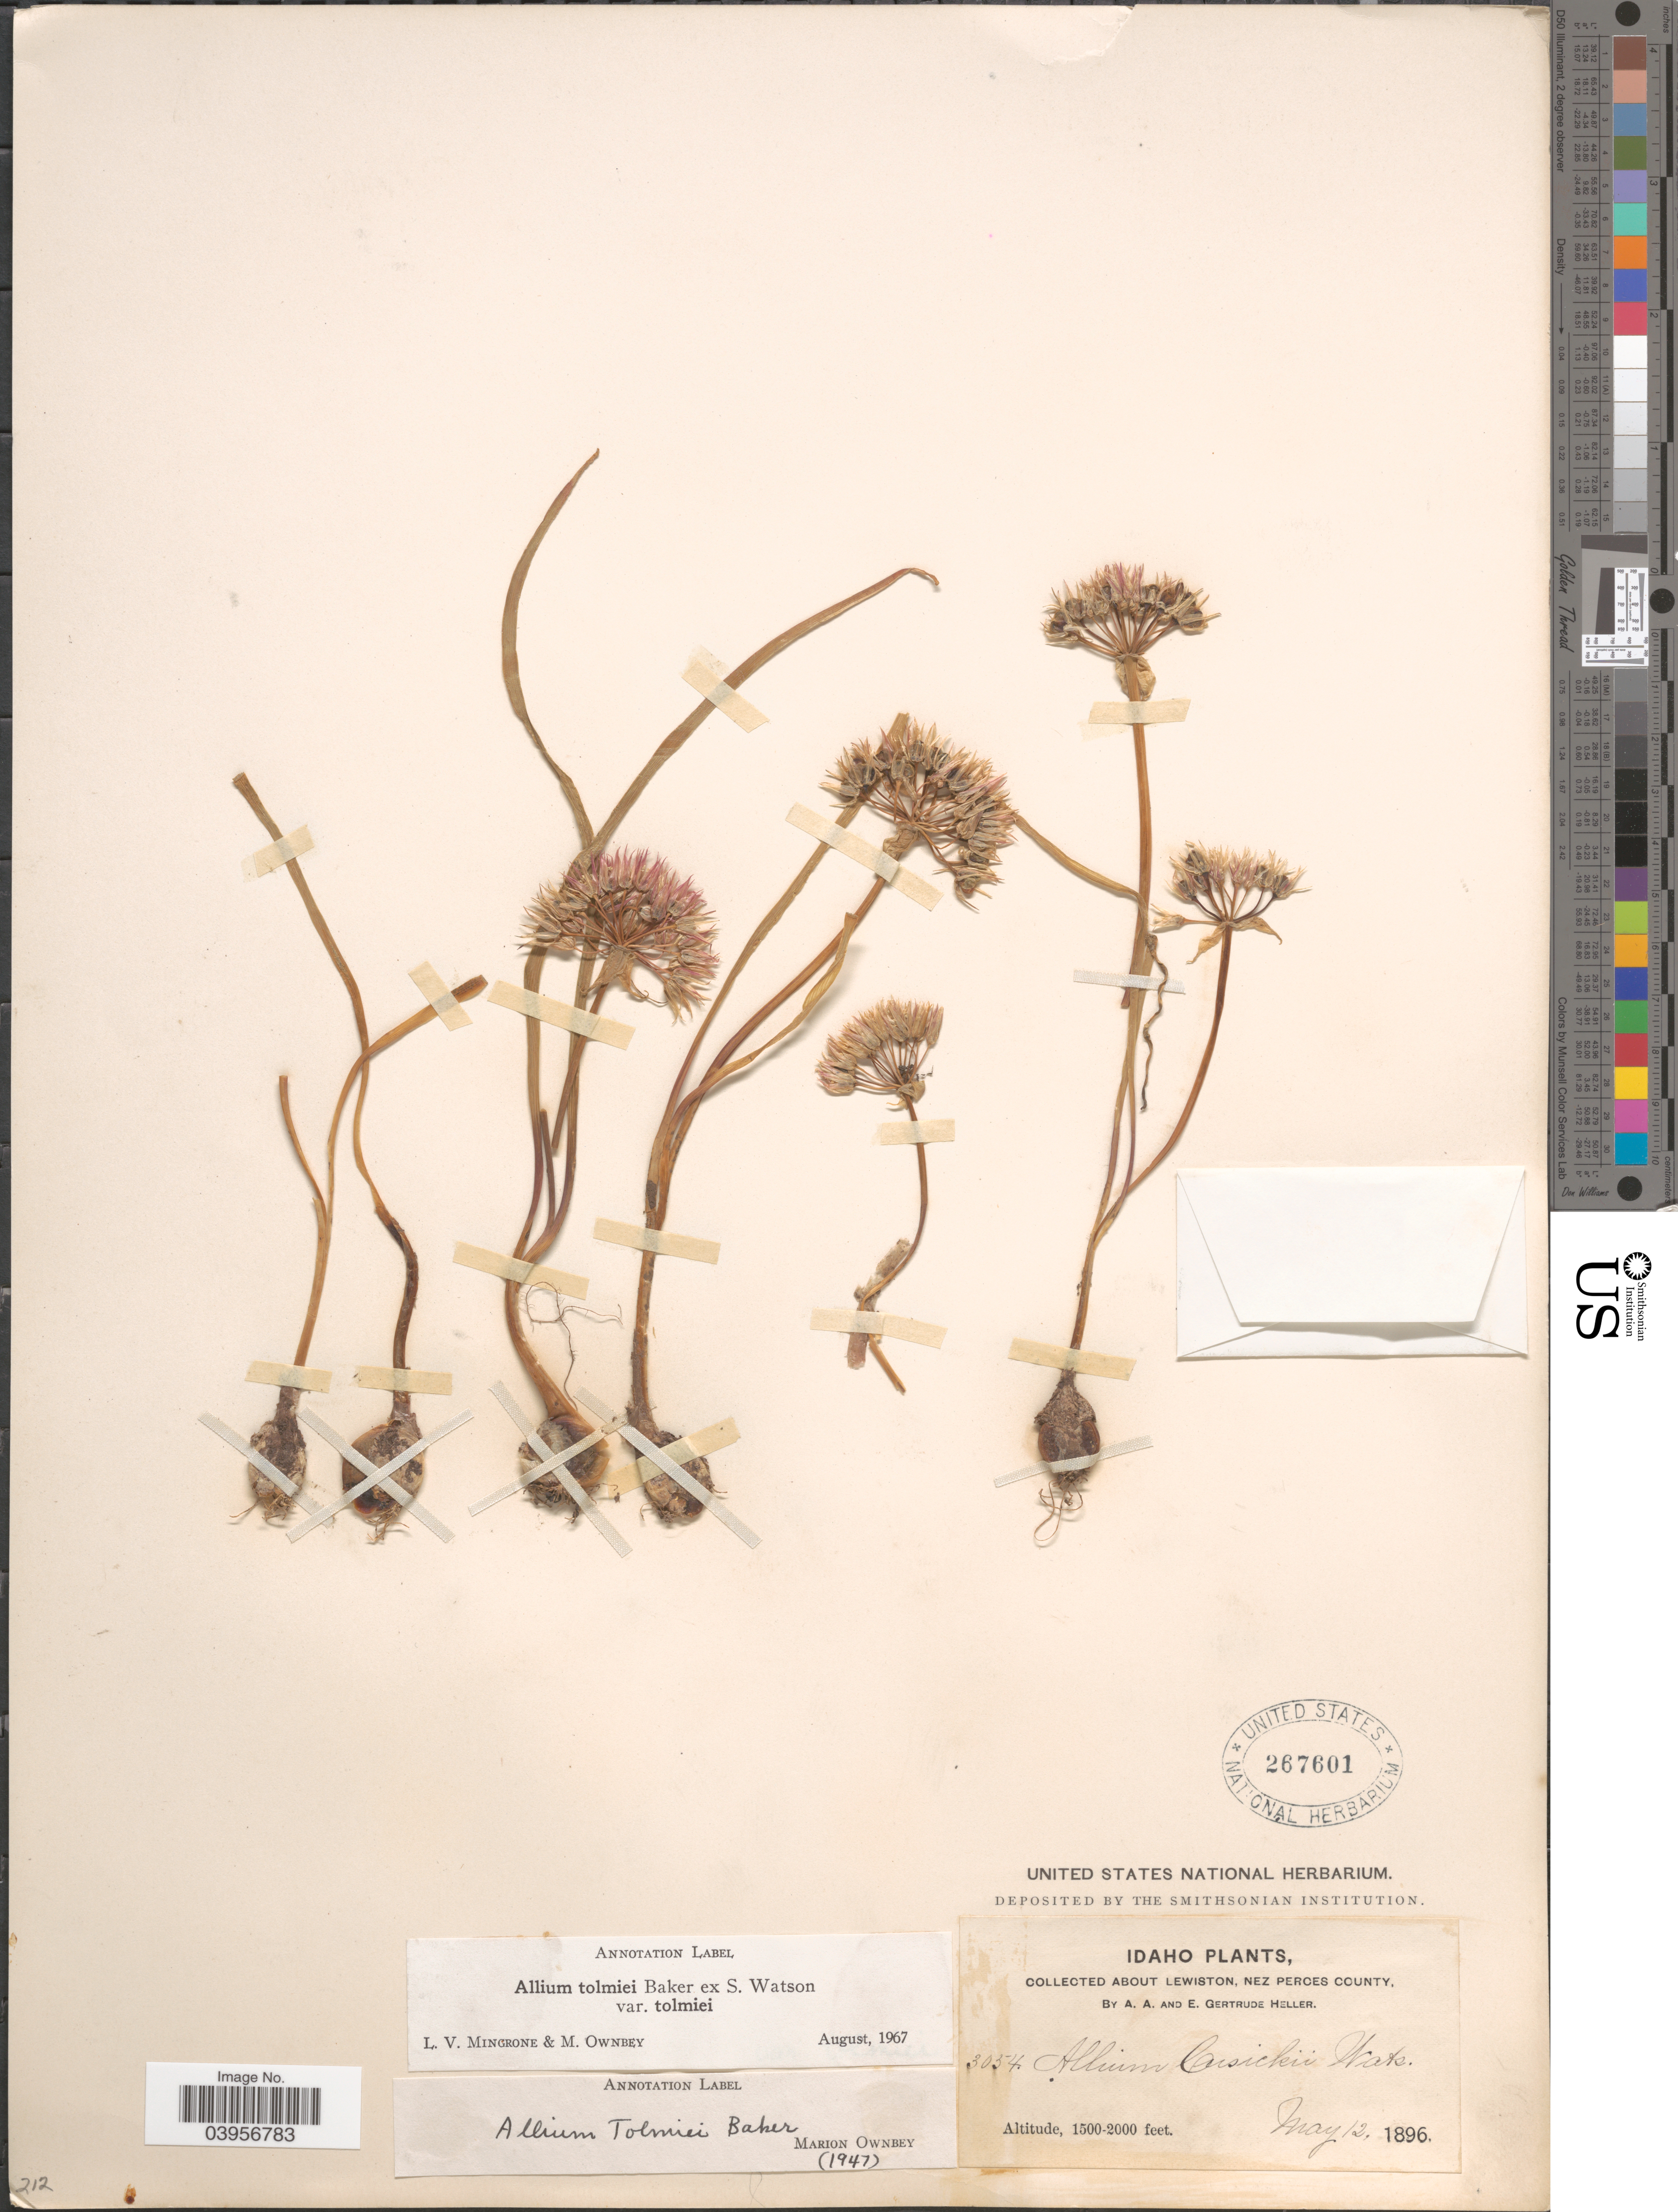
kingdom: Plantae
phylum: Tracheophyta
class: Liliopsida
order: Asparagales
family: Amaryllidaceae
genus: Allium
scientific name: Allium tolmiei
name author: Baker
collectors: A. A. Heller & E. G. Heller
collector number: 3054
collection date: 1896-05-12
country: United States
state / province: Idaho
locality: About Lewiston, Nez Perces County.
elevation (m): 457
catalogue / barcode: US 267601